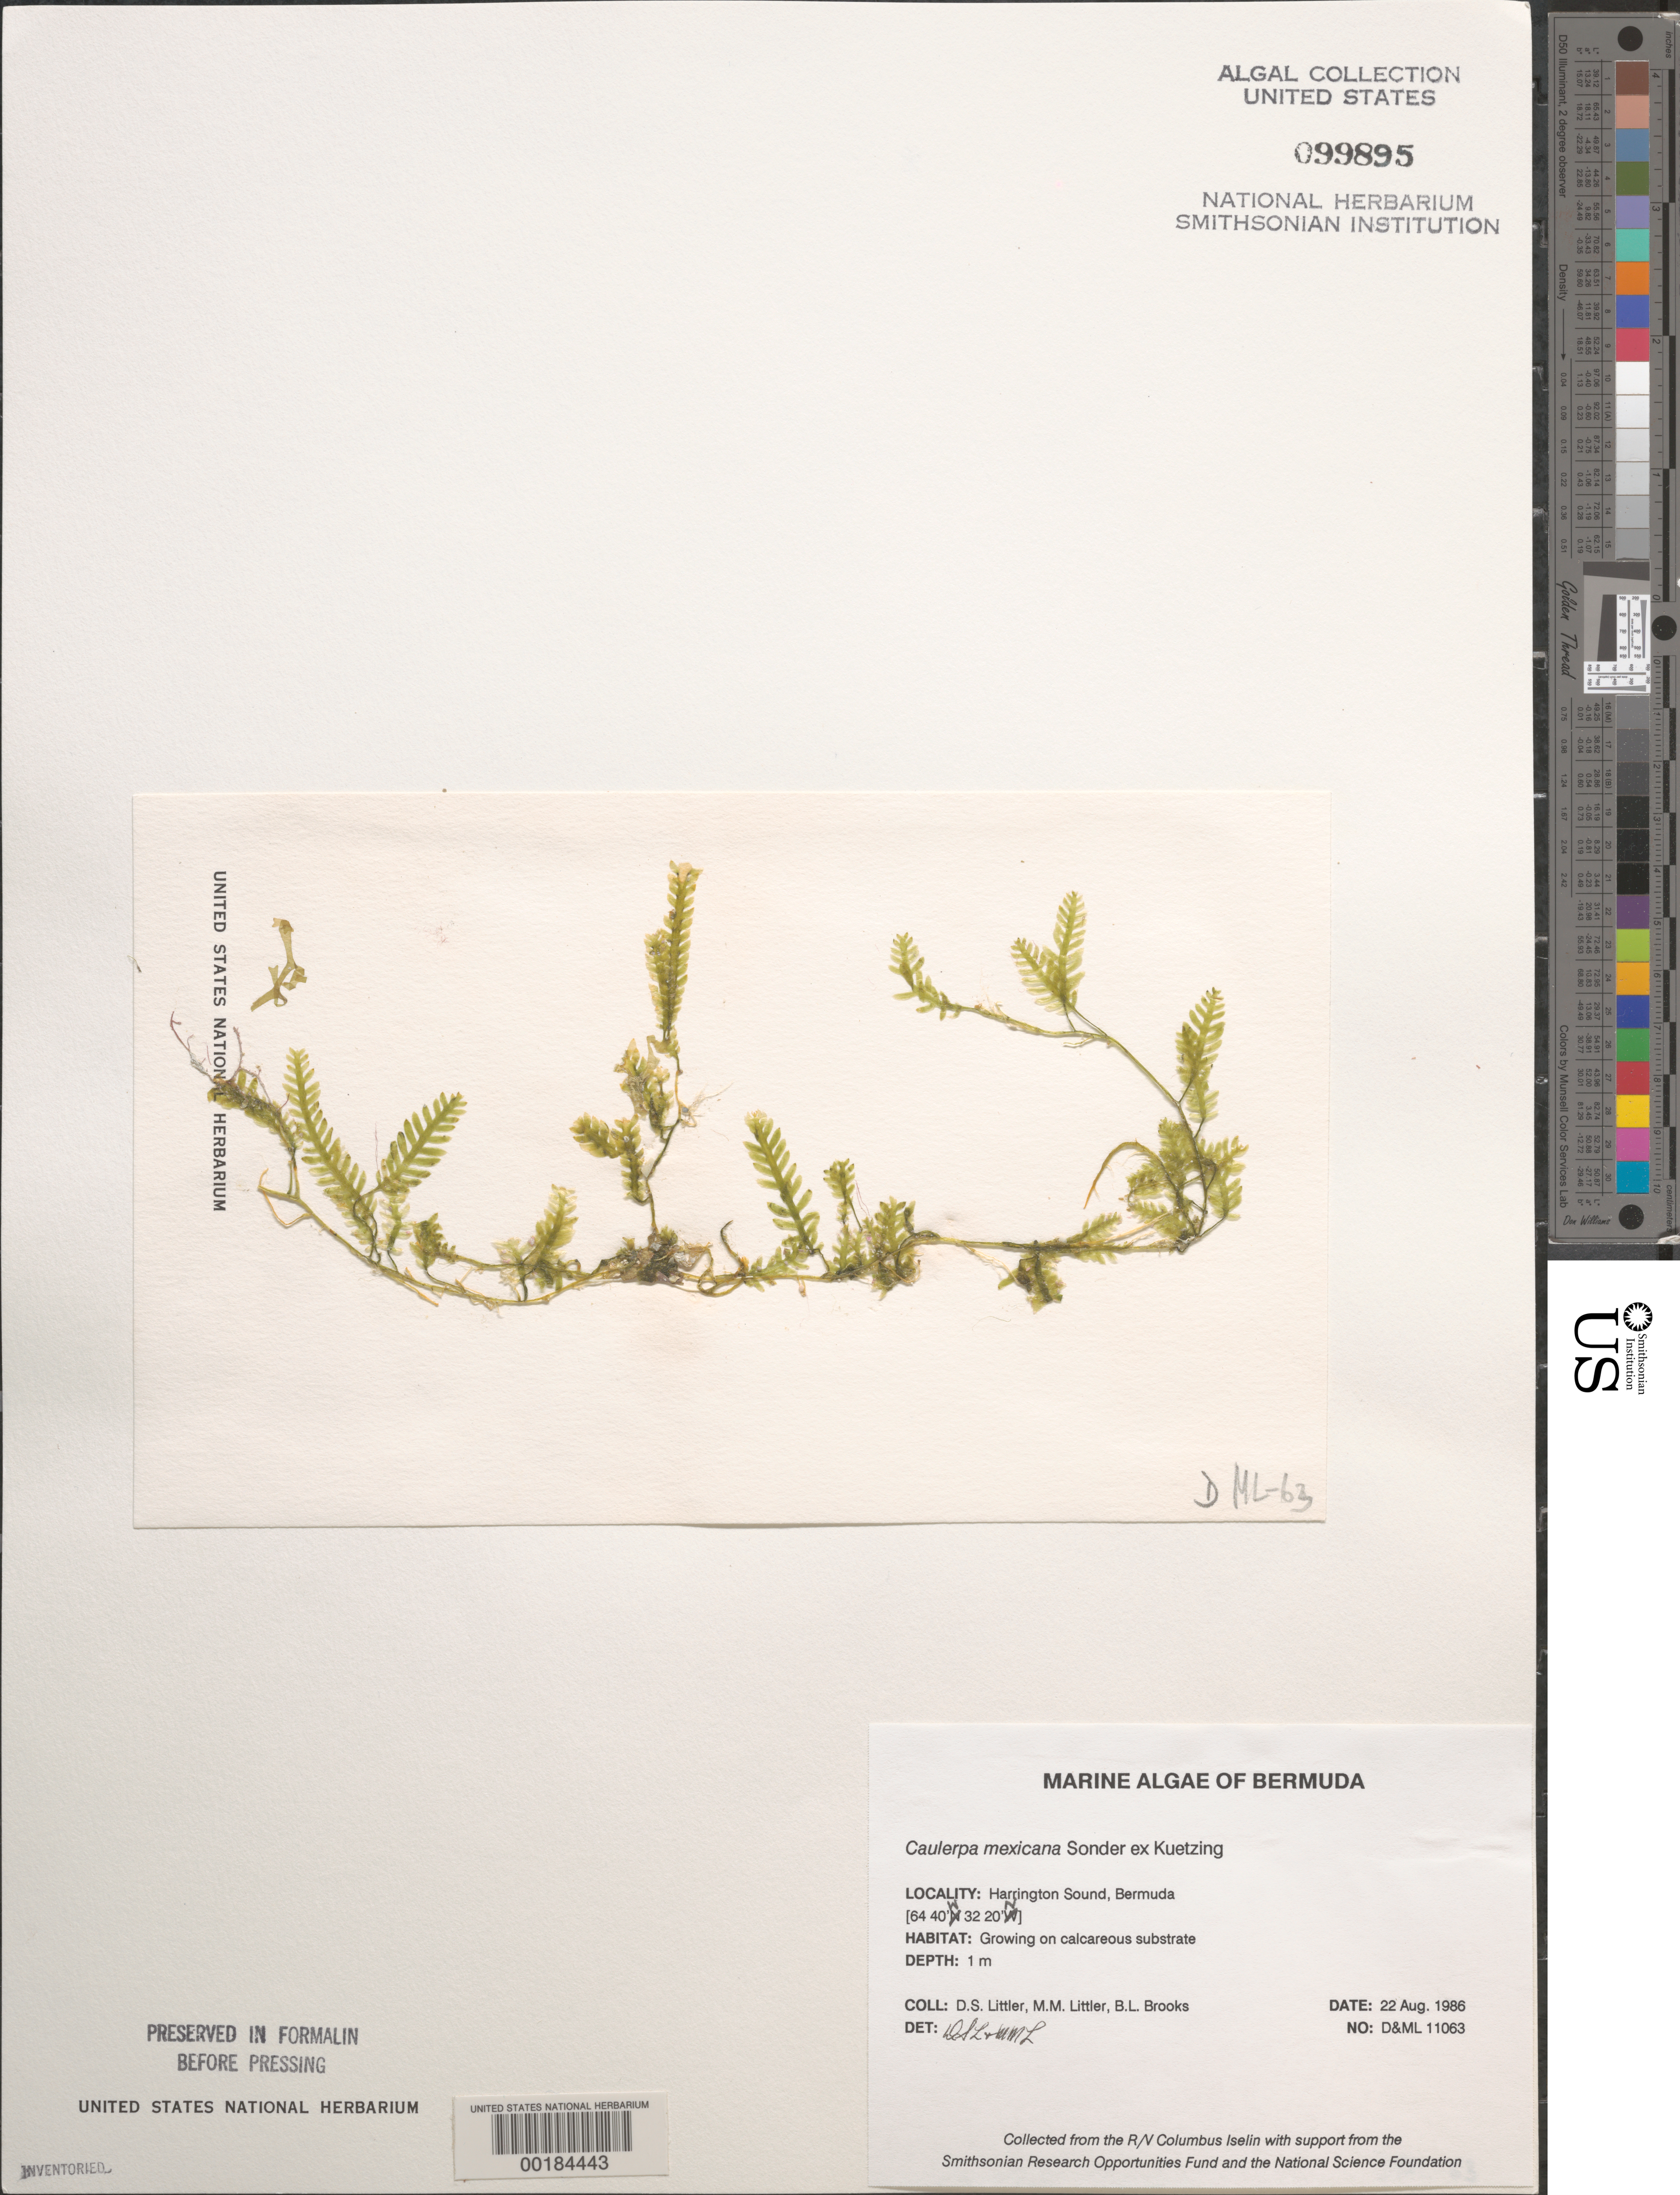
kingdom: Plantae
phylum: Chlorophyta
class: Ulvophyceae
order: Bryopsidales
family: Caulerpaceae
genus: Caulerpa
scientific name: Caulerpa mexicana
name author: Sond. ex Kütz.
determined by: Littler, D. S.; Littler, M. M.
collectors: D. S. Littler, M. M. Littler & B. Brooks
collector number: D&ML 11063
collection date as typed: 22 Aug 1986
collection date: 1986-08-22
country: Bermuda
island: Bermuda Island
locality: Harrington Sound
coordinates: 32 20' N, 64 40' W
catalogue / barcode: US 99895